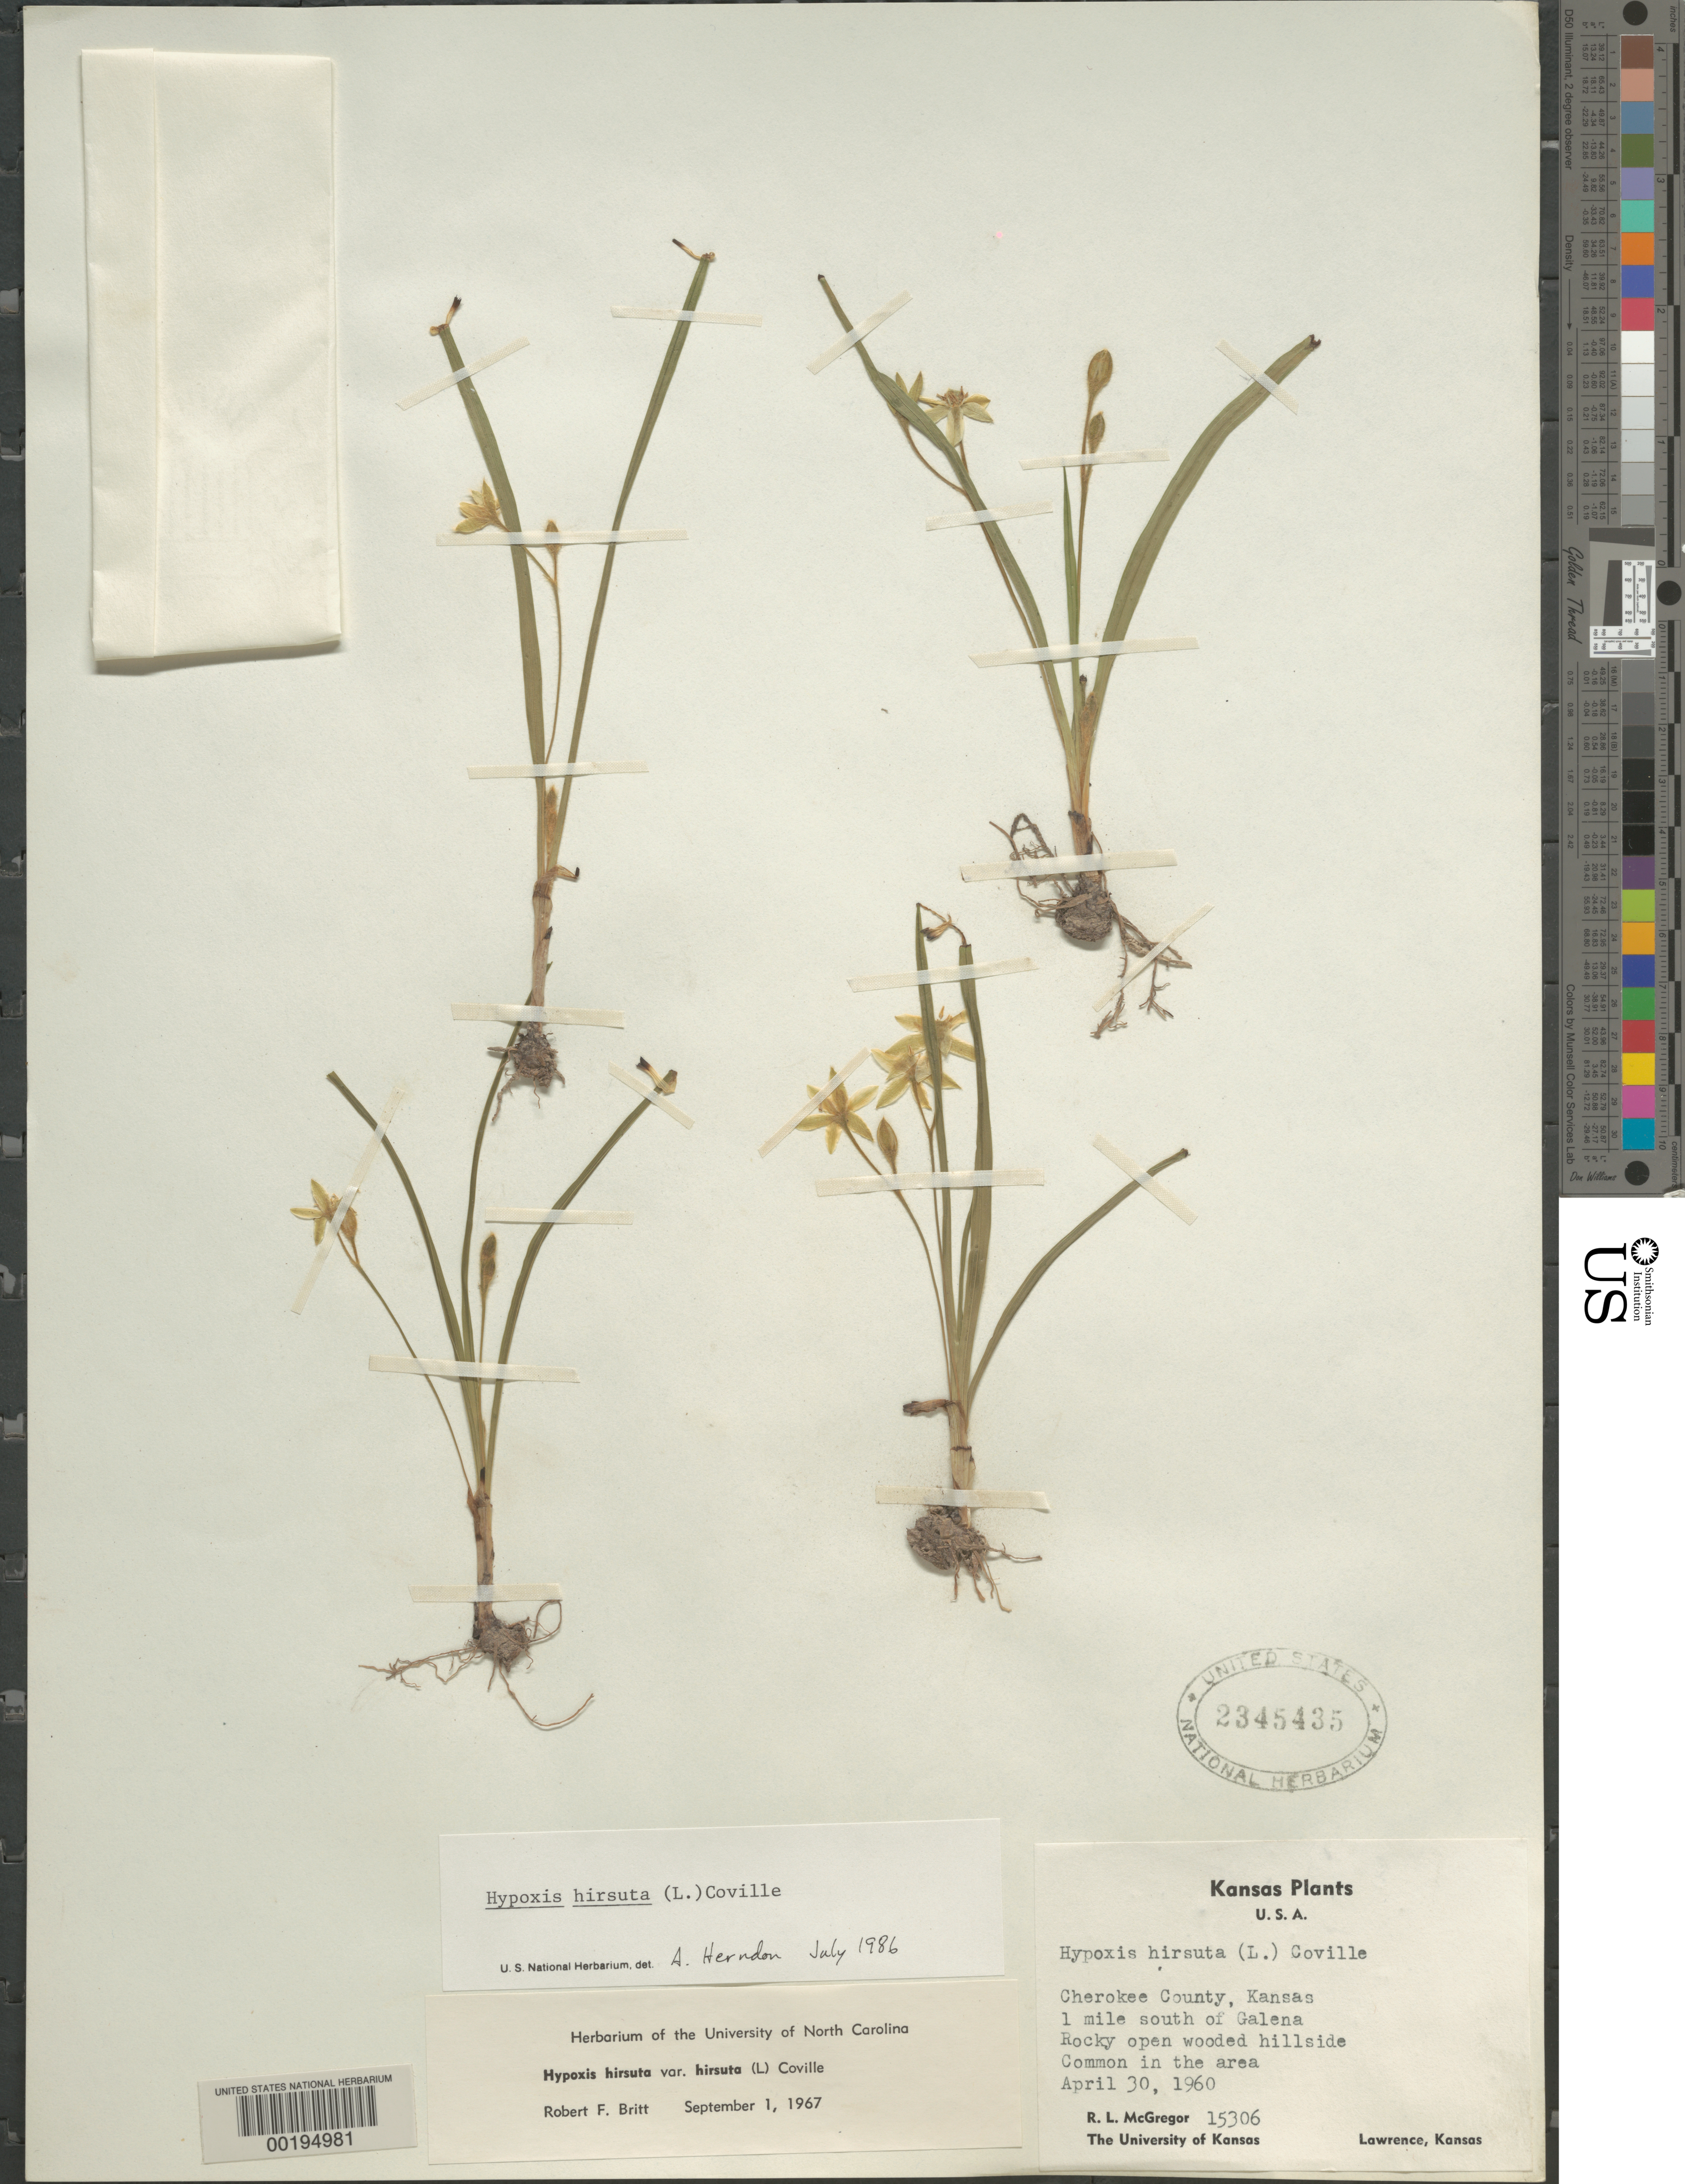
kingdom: Plantae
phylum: Tracheophyta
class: Liliopsida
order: Asparagales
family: Hypoxidaceae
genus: Hypoxis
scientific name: Hypoxis hirsuta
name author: (L.) Coville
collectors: R. L. McGregor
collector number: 15306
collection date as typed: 30 Apr 1960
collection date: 1960-04-30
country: United States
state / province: Kansas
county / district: Cherokee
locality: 1 mi s of galena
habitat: Rocky open wooded hillside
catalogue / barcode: US 2345435